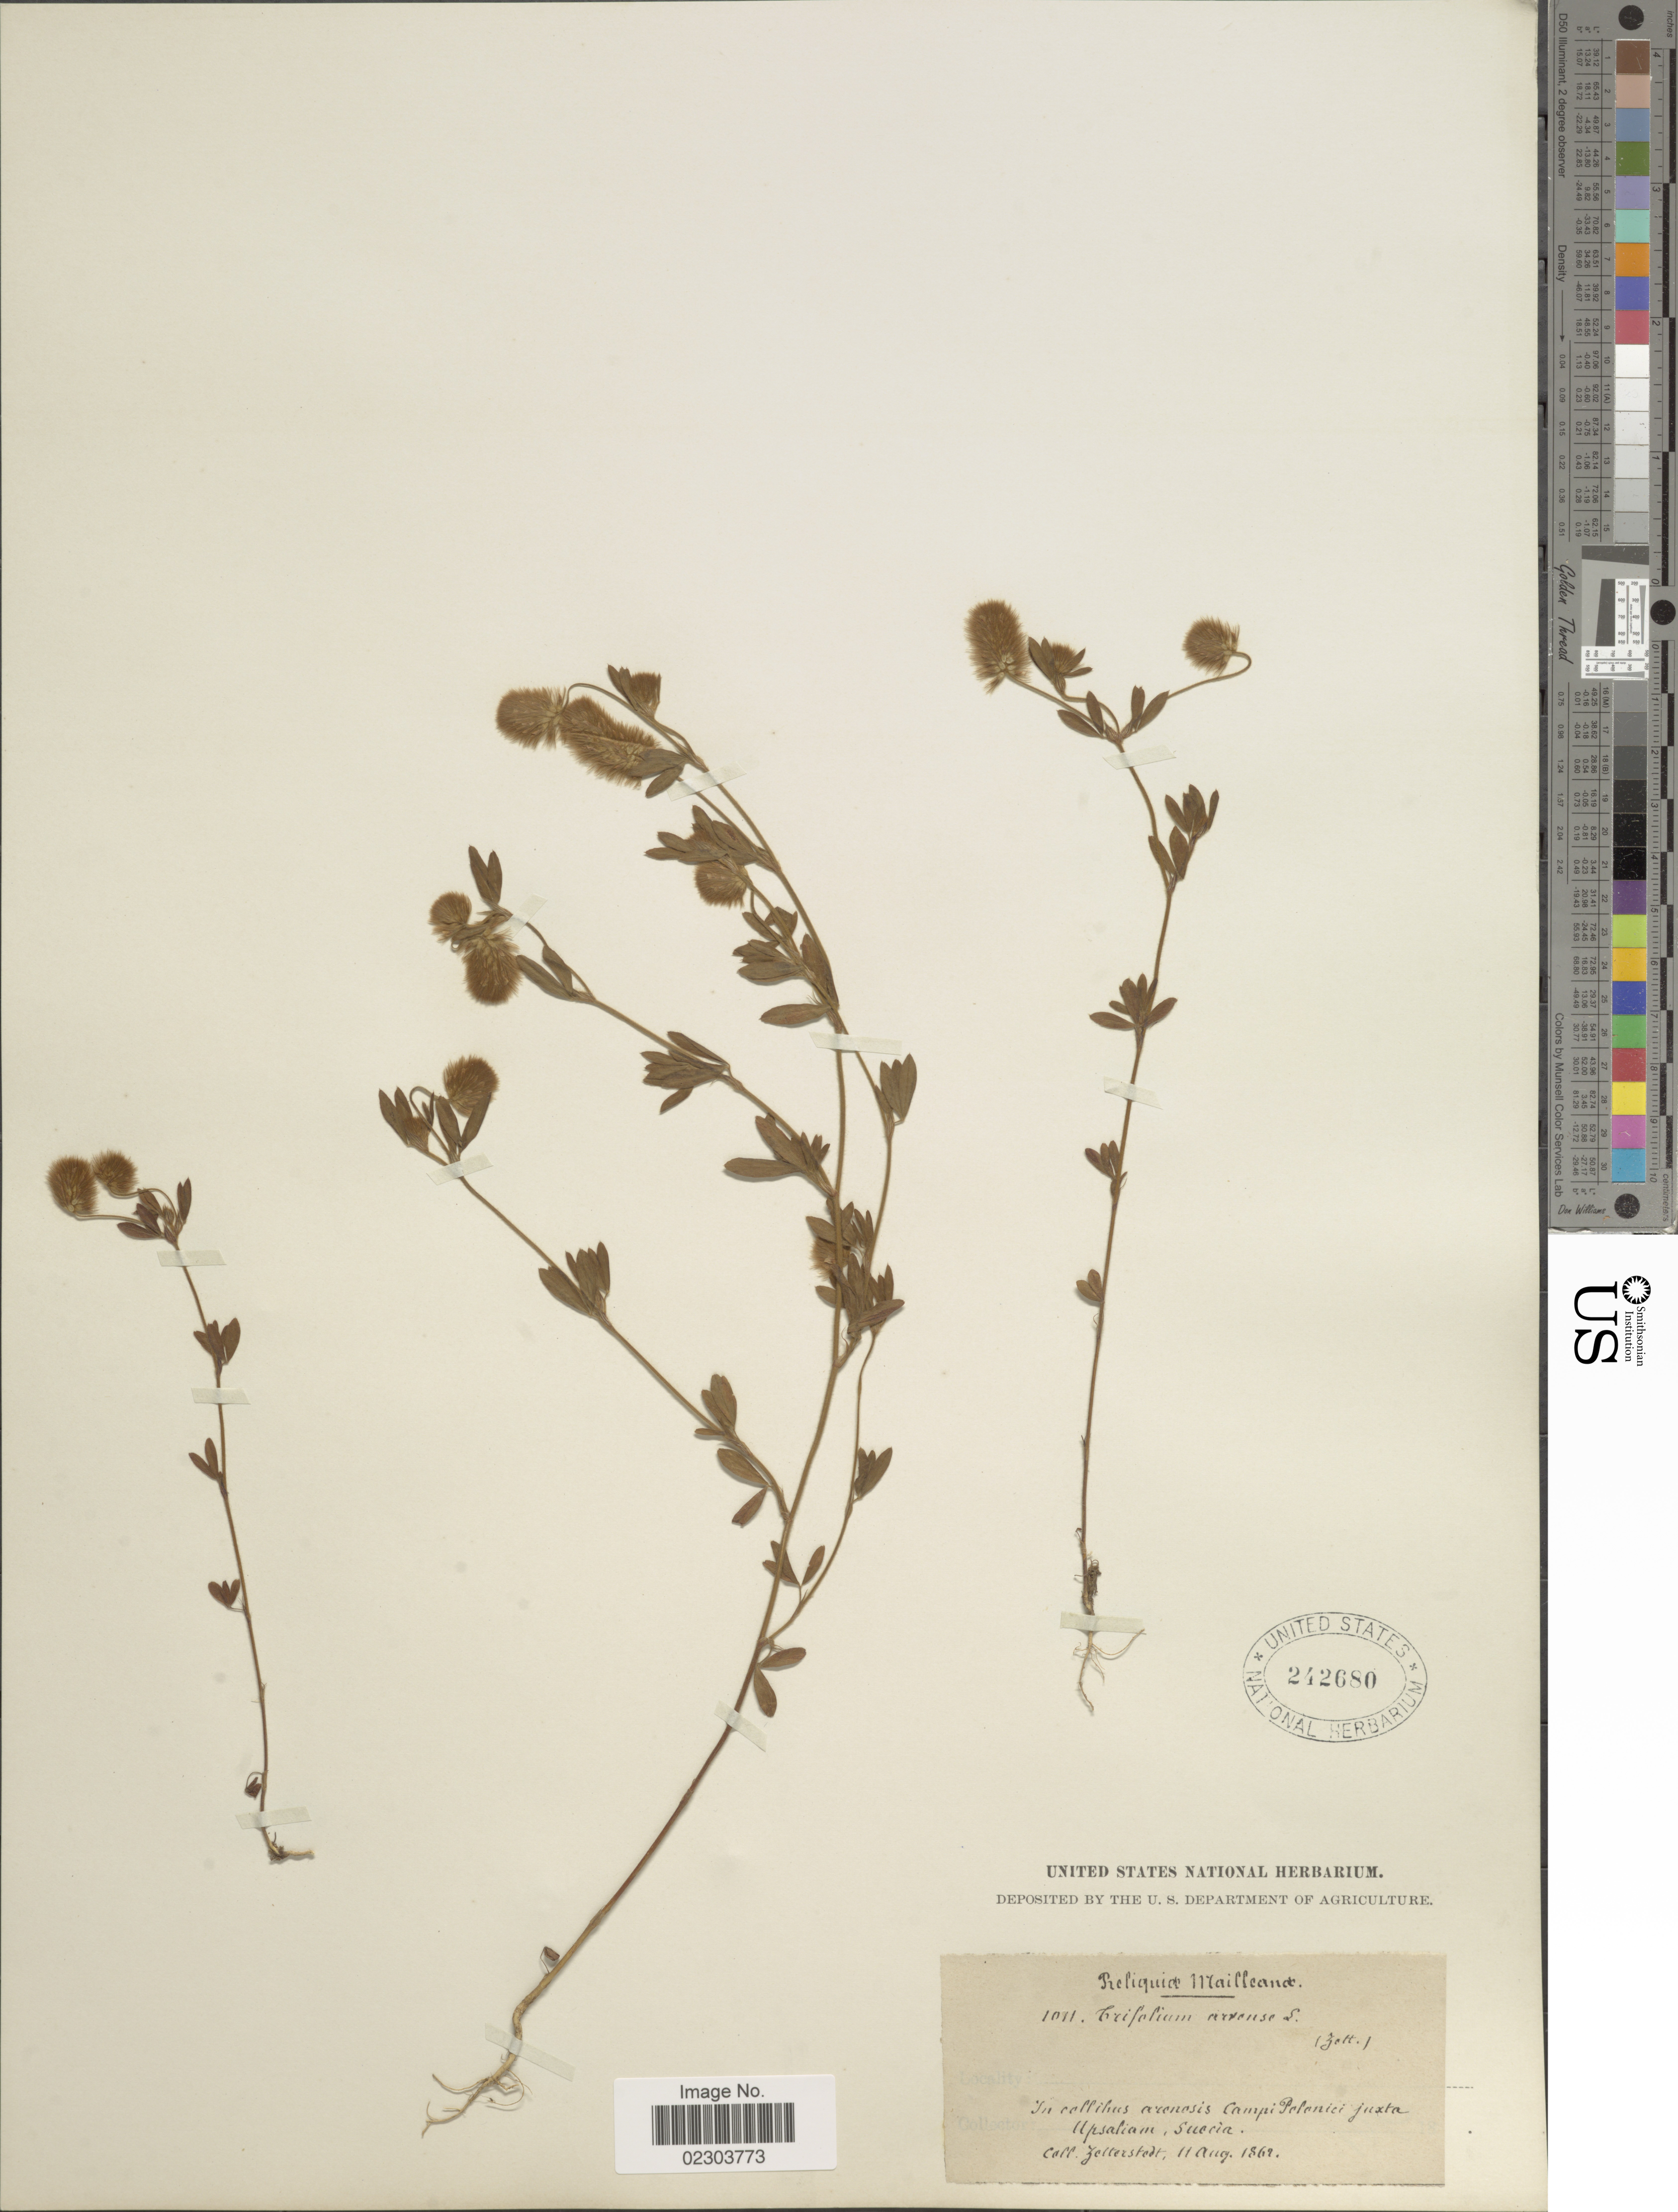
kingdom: Plantae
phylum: Tracheophyta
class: Magnoliopsida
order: Fabales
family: Fabaceae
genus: Trifolium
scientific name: Trifolium arvense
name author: L.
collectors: Zetterstedt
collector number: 1011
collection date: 1869-08-11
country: Sweden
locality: In collibus arenosis Camoi Pelenier juxta Upsaliam, Suecia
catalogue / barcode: US 242680